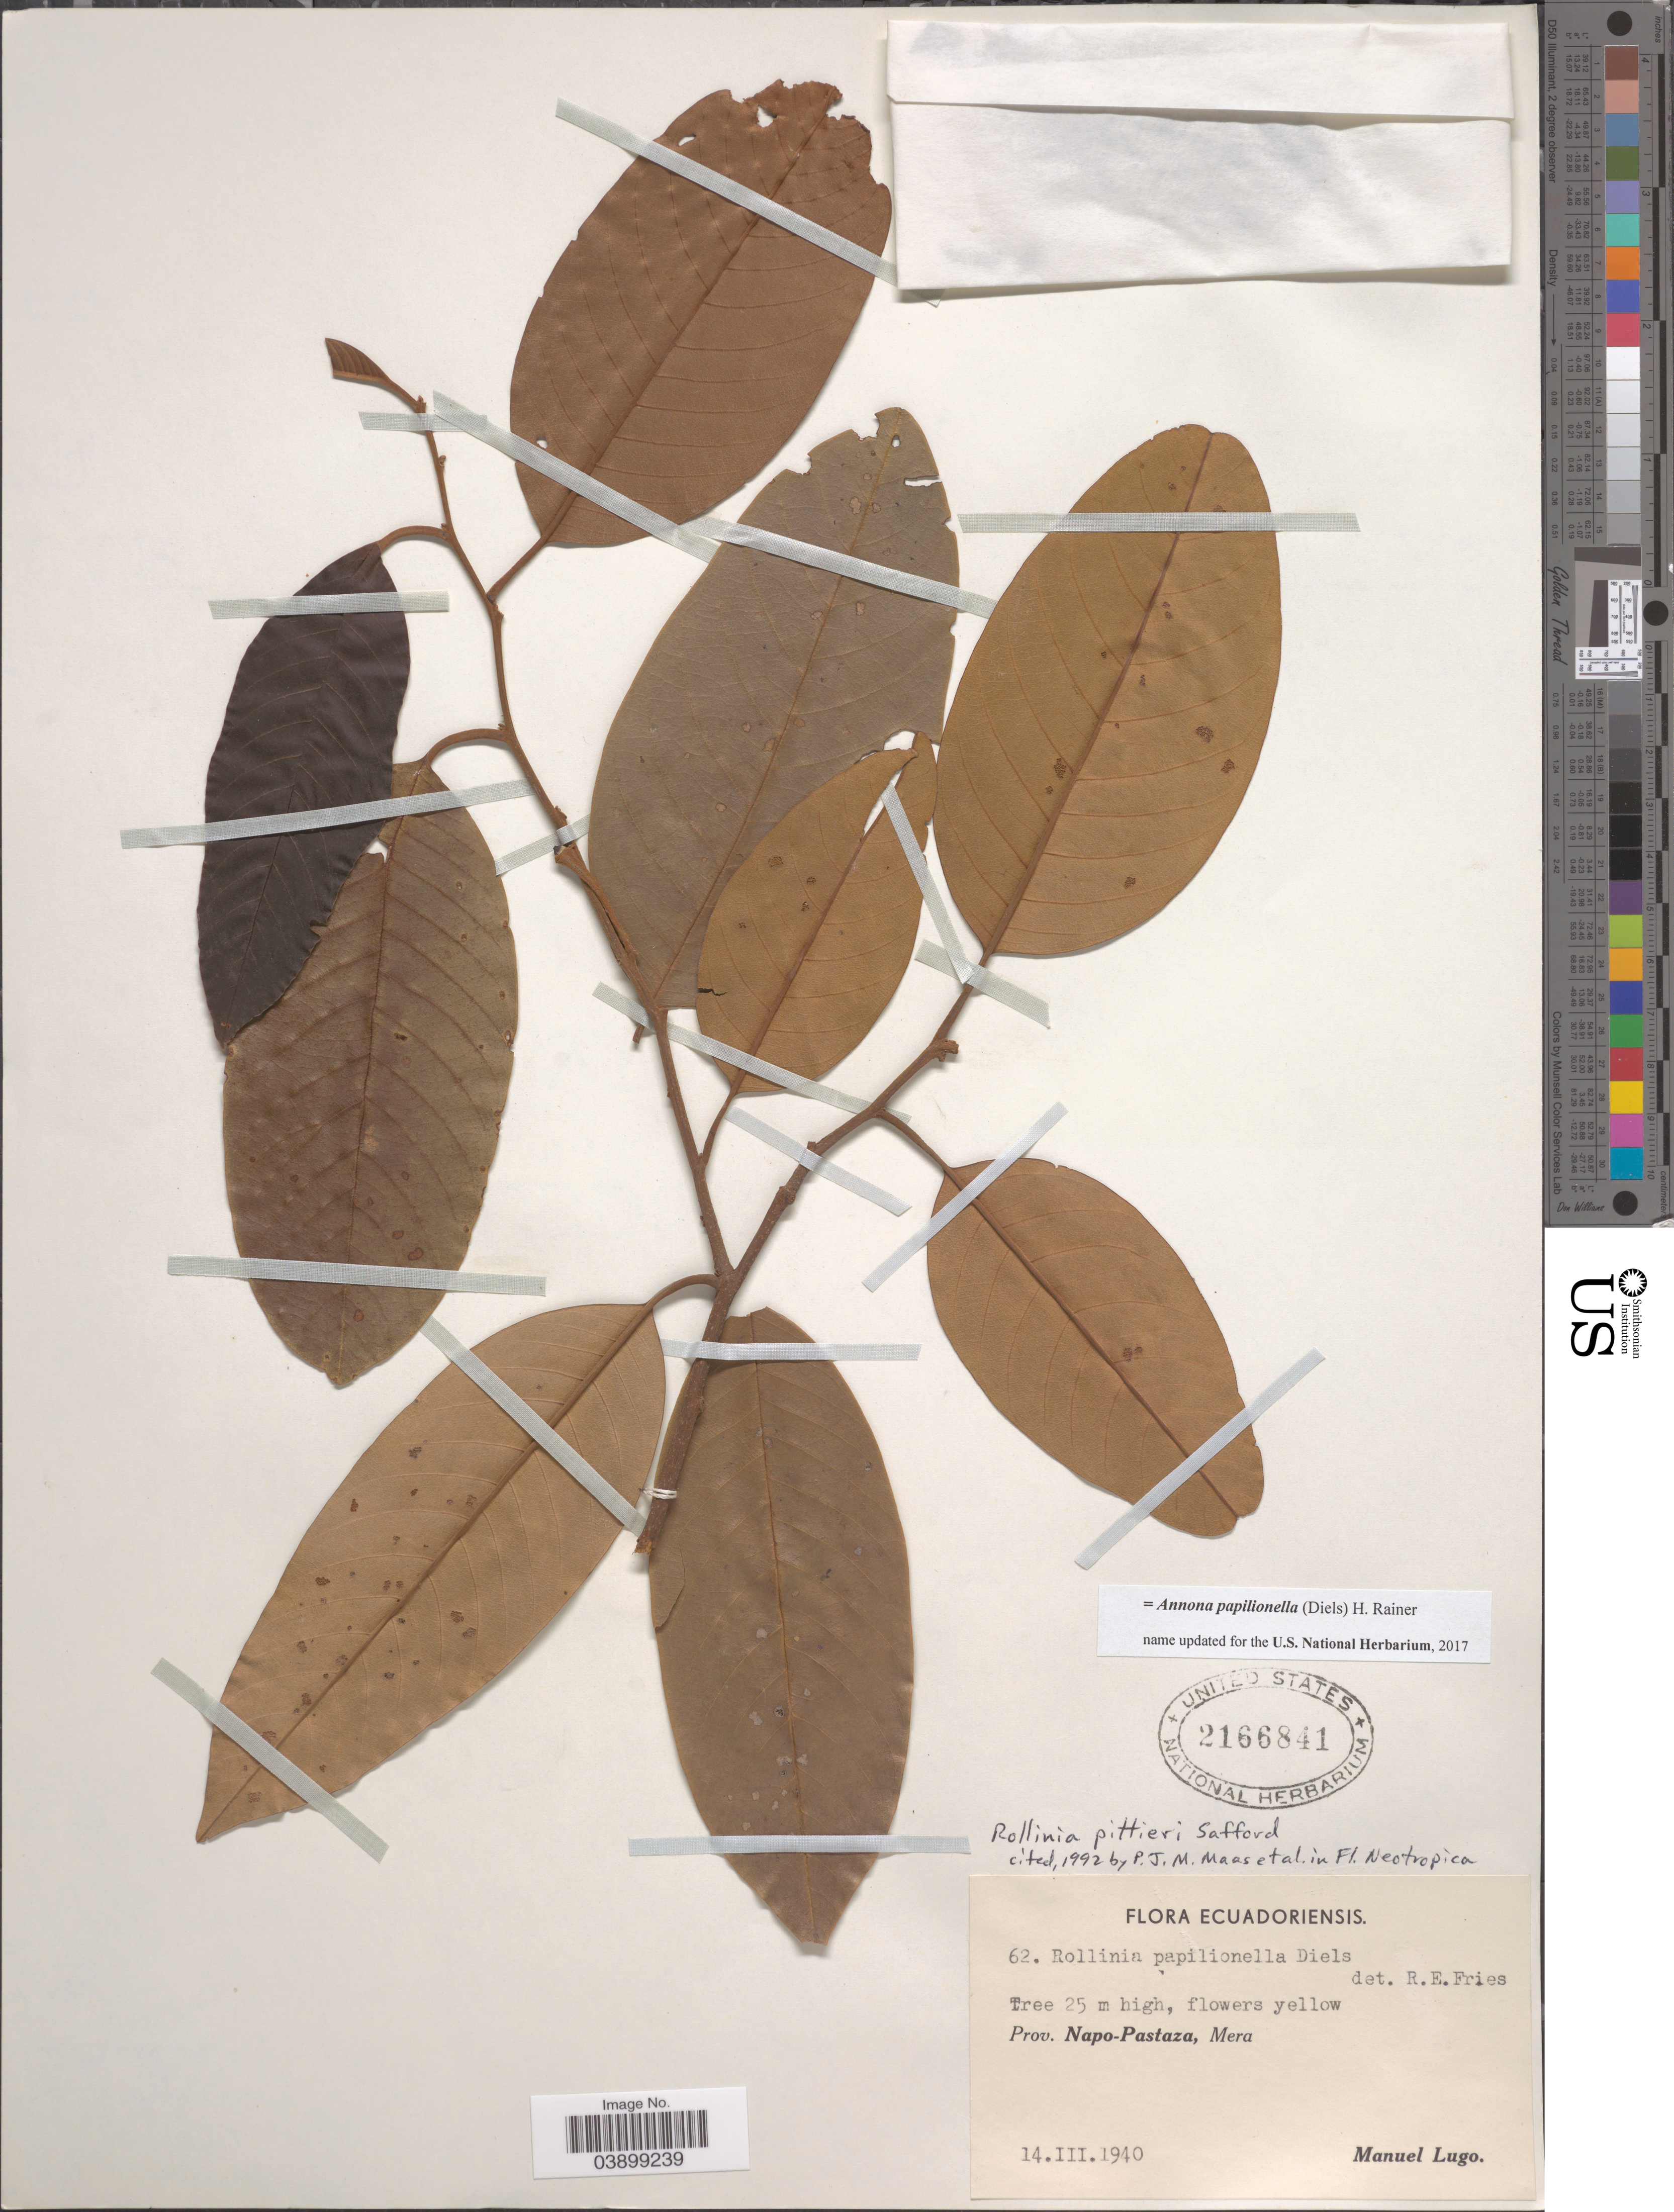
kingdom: Plantae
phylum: Tracheophyta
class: Magnoliopsida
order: Magnoliales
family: Annonaceae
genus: Annona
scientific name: Annona papilionella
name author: (Diels) H. Rainer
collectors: M. Lugo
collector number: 62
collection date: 1940-03-14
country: Ecuador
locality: Prov. Napo-Pastaza, Mera.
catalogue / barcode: US 2166841